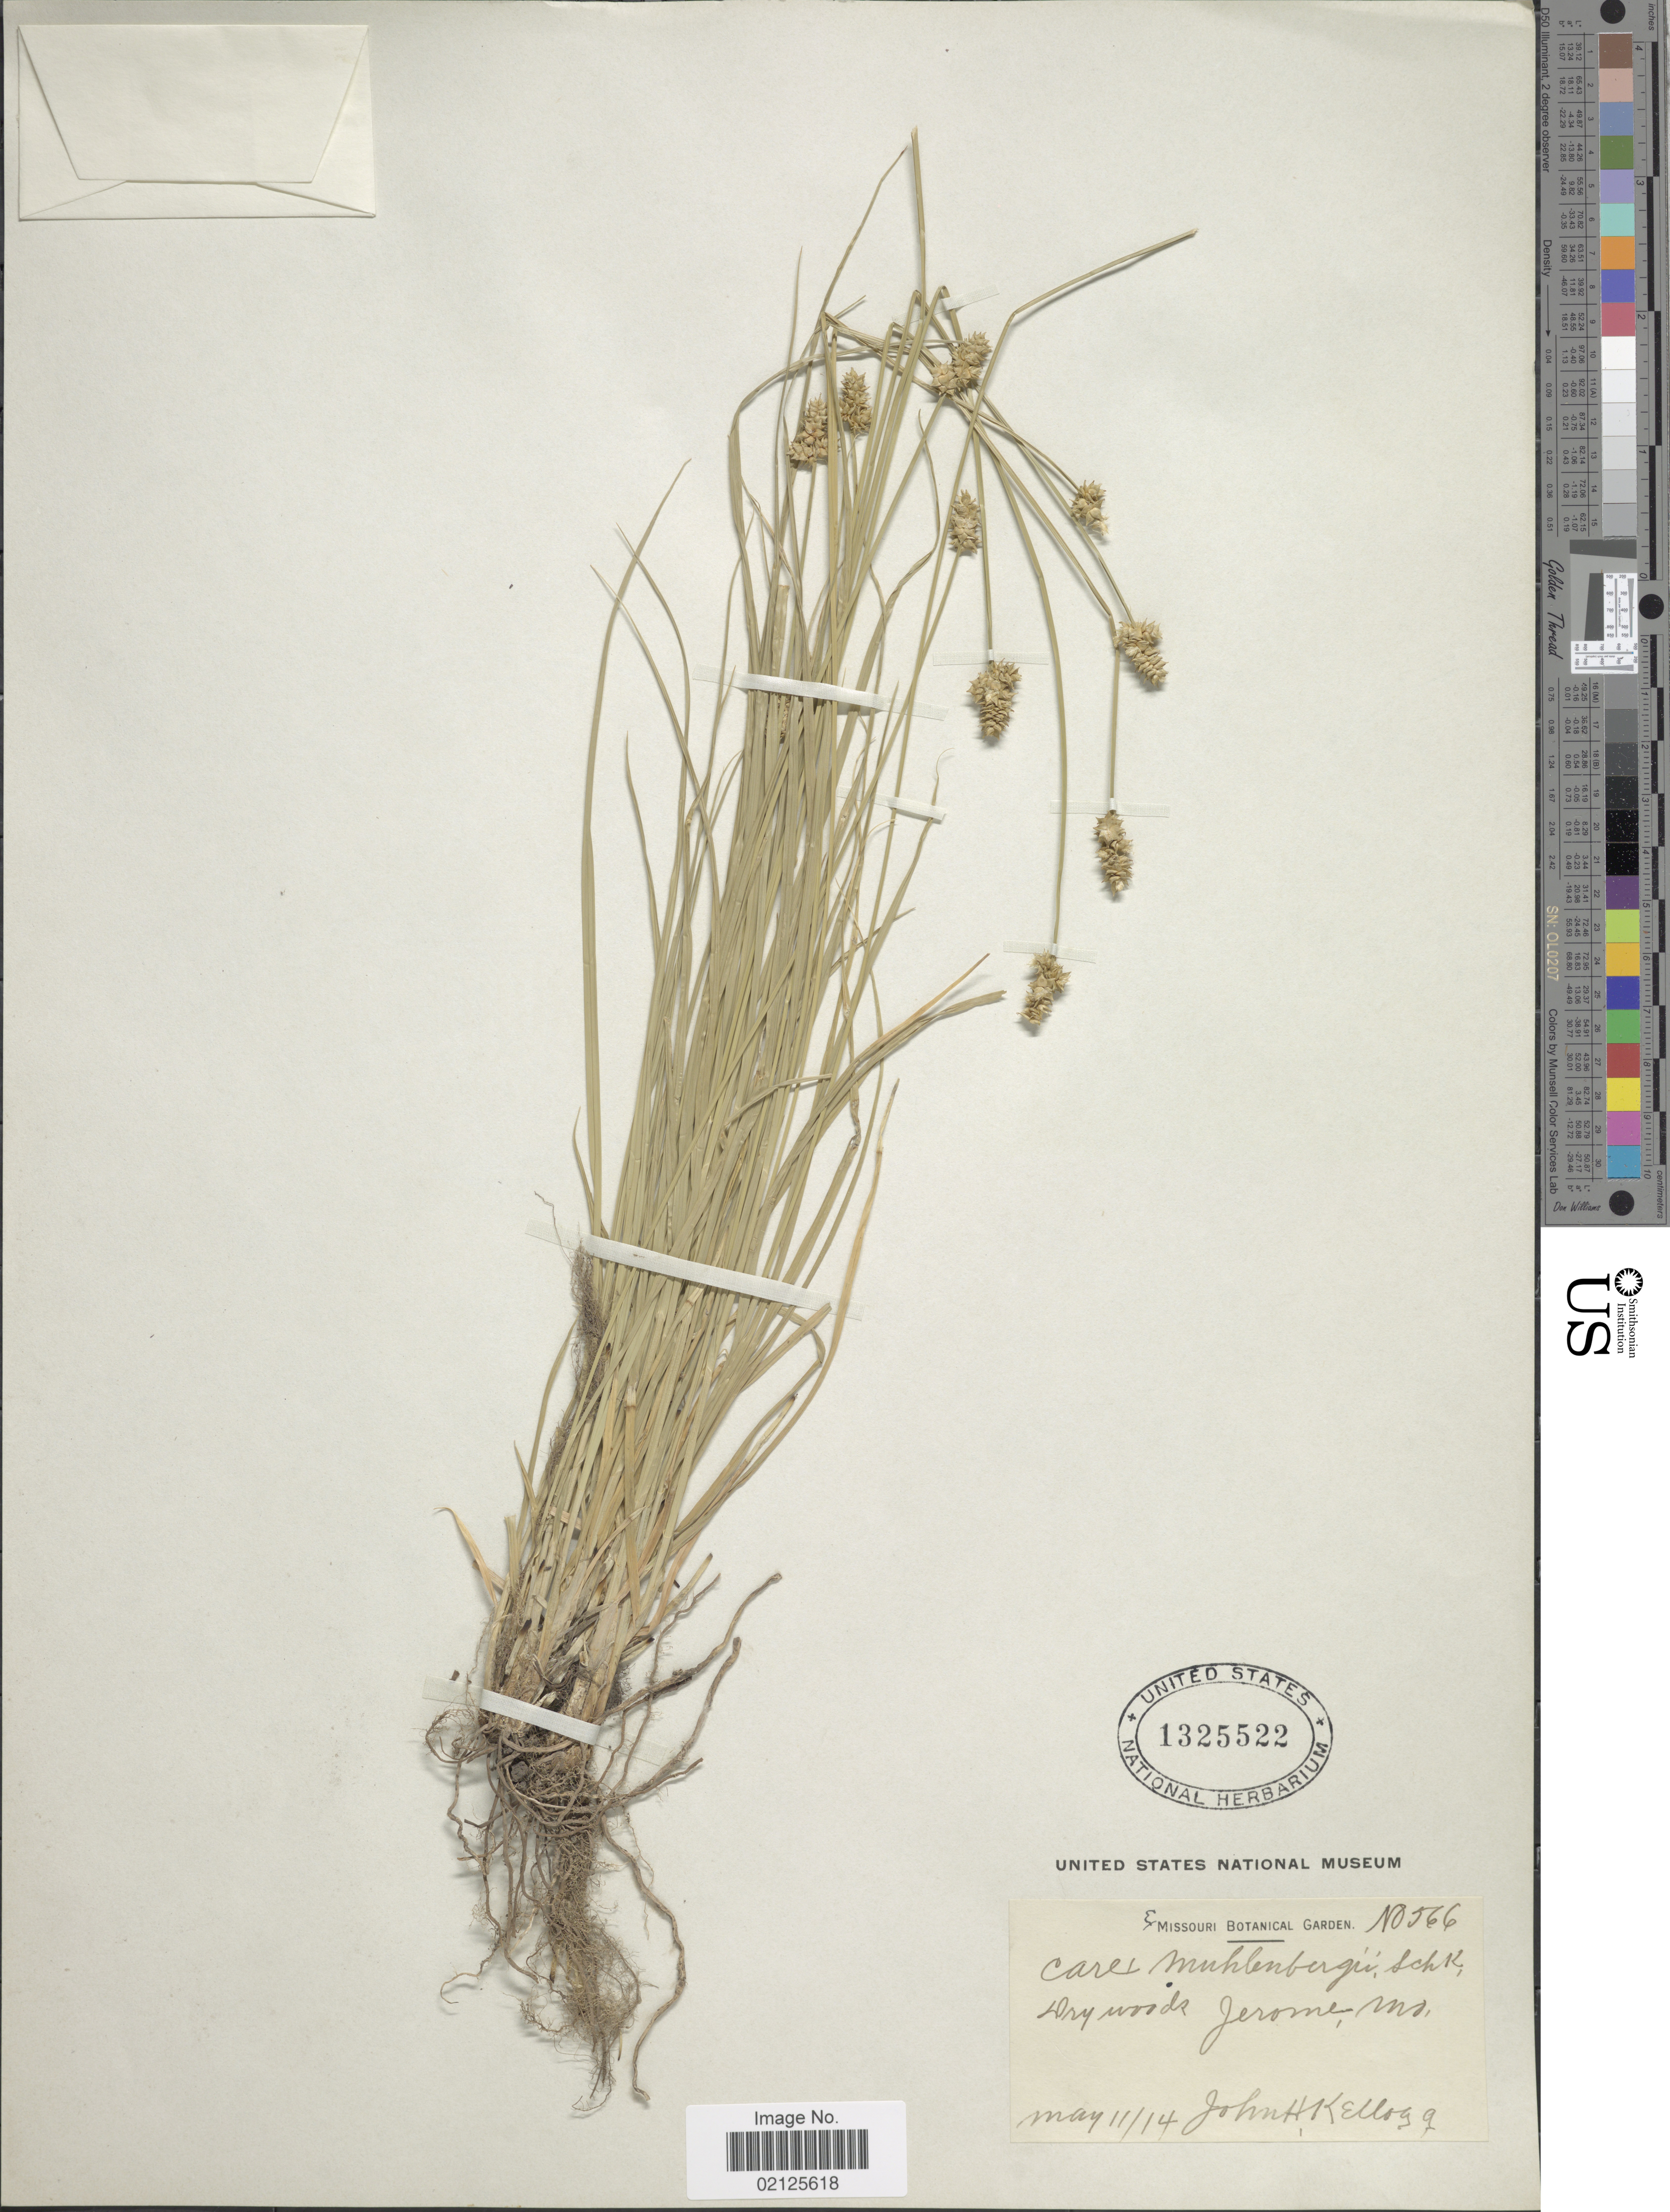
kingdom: Plantae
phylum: Tracheophyta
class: Liliopsida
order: Poales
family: Cyperaceae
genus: Carex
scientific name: Carex muehlenbergii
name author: Willd.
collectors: J. H. Kellogg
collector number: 566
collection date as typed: Transcribed d/m/y: 11/5/14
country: United States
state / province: Missouri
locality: Dry woods, Jerome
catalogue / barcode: US 1325522